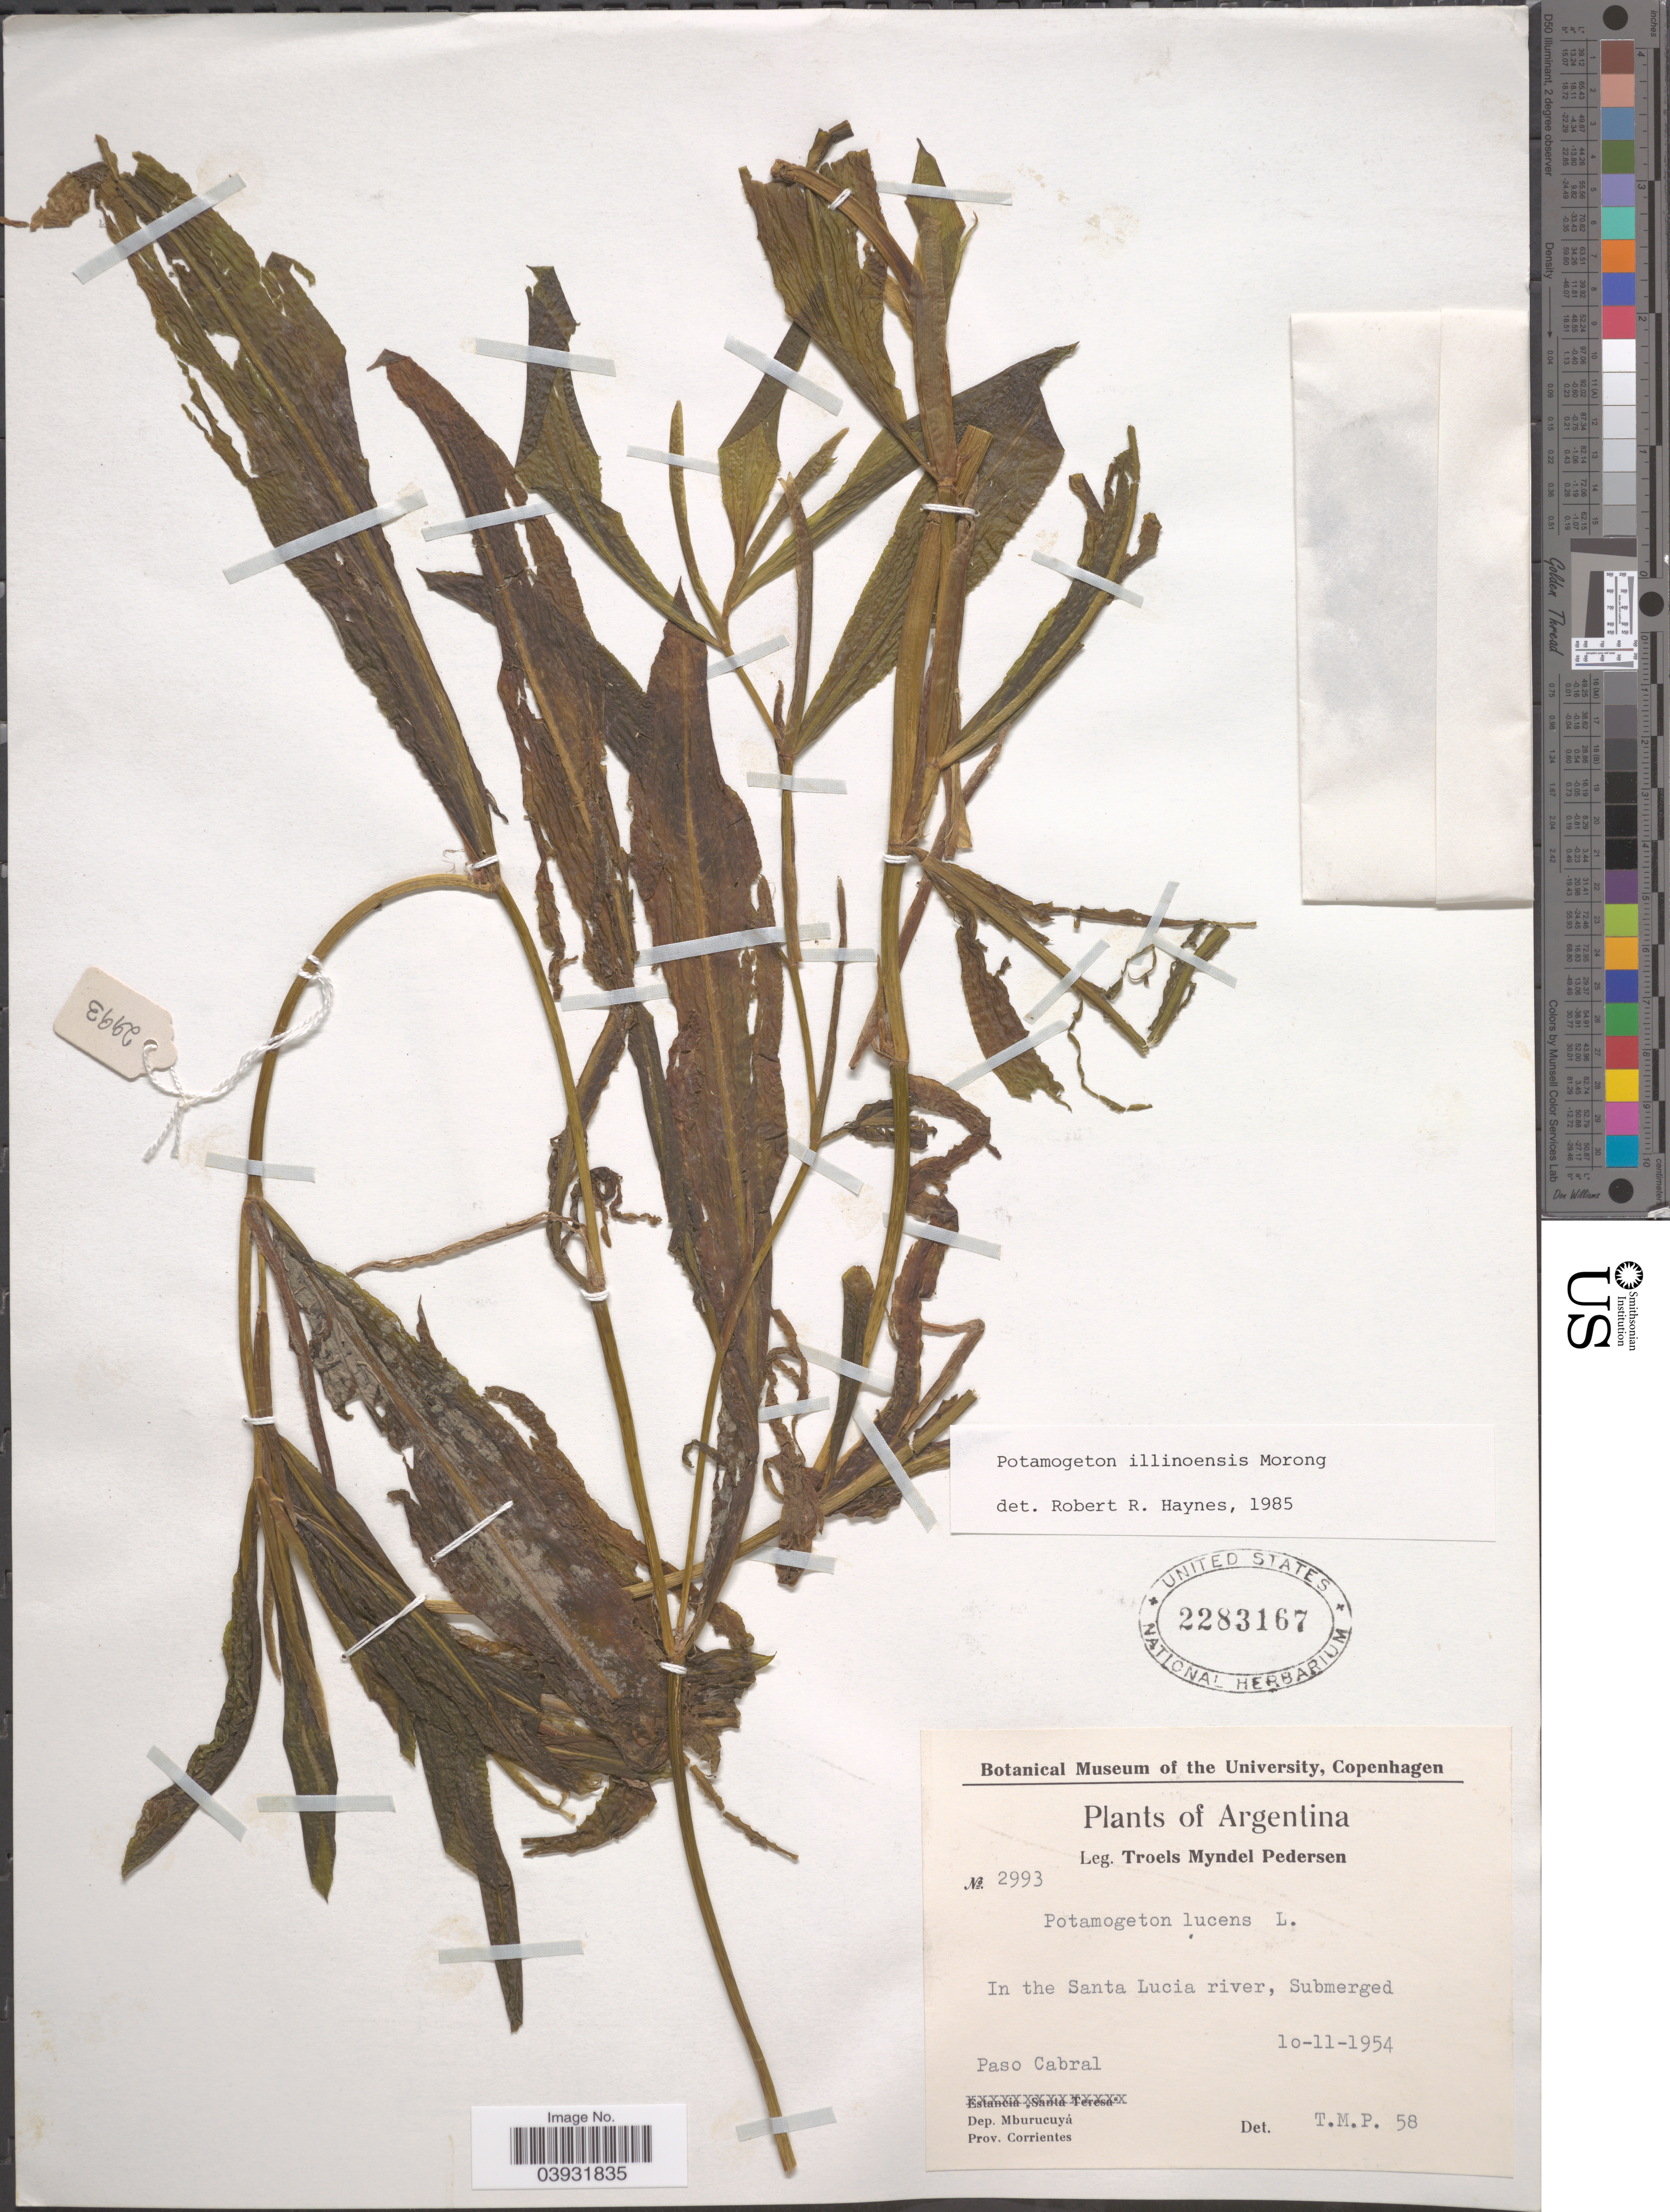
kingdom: Plantae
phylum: Tracheophyta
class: Liliopsida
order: Alismatales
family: Potamogetonaceae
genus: Potamogeton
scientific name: Potamogeton illinoensis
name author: Morong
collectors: T. Pederson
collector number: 2993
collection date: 1954-11-10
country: Argentina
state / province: Corrientes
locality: In the Santa Lucia river. Paso Cabral. Dep. Mburucuyá.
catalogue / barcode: US 2283167